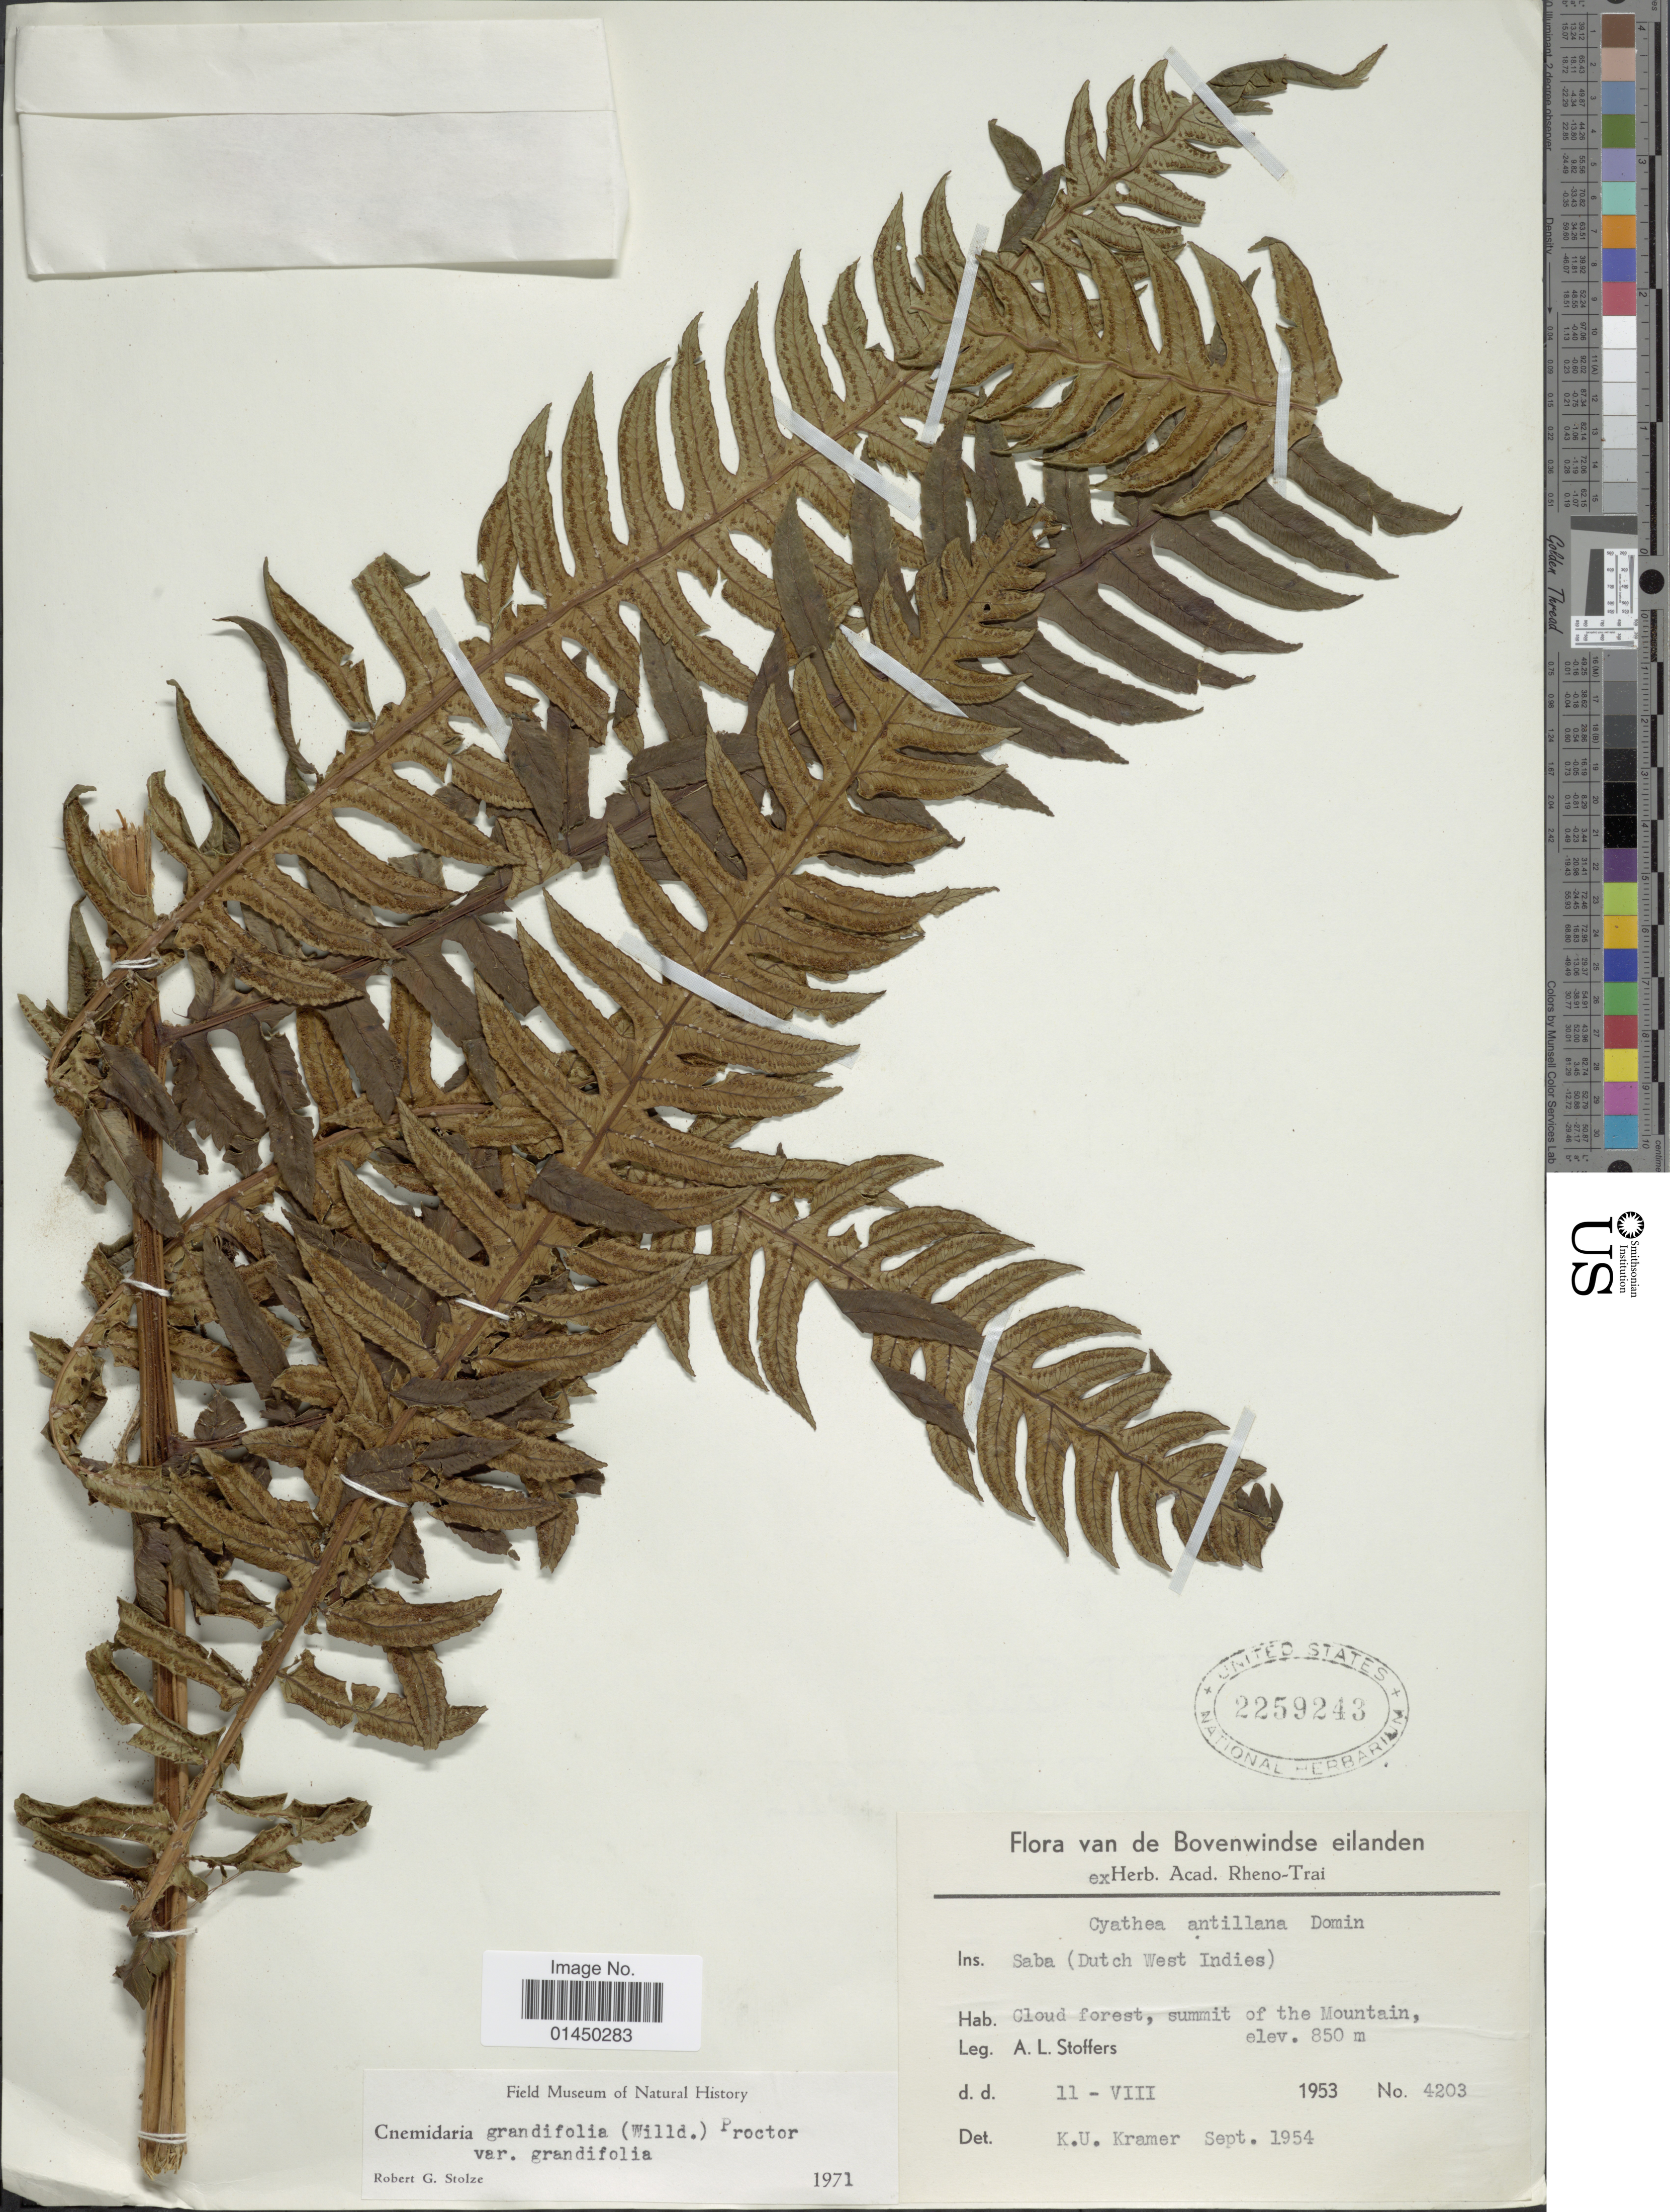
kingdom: Plantae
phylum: Tracheophyta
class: Polypodiopsida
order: Cyatheales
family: Cyatheaceae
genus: Cyathea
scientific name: Cyathea grandifolia var. grandifolia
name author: Willd.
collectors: A. Stoffers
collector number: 4203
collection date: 1953-08-11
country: Netherlands Antilles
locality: Bovenwindse eilanden, Saba (Dutch West Indies), cloud forest, summit of the Mountain.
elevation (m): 850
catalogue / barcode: US 2259243